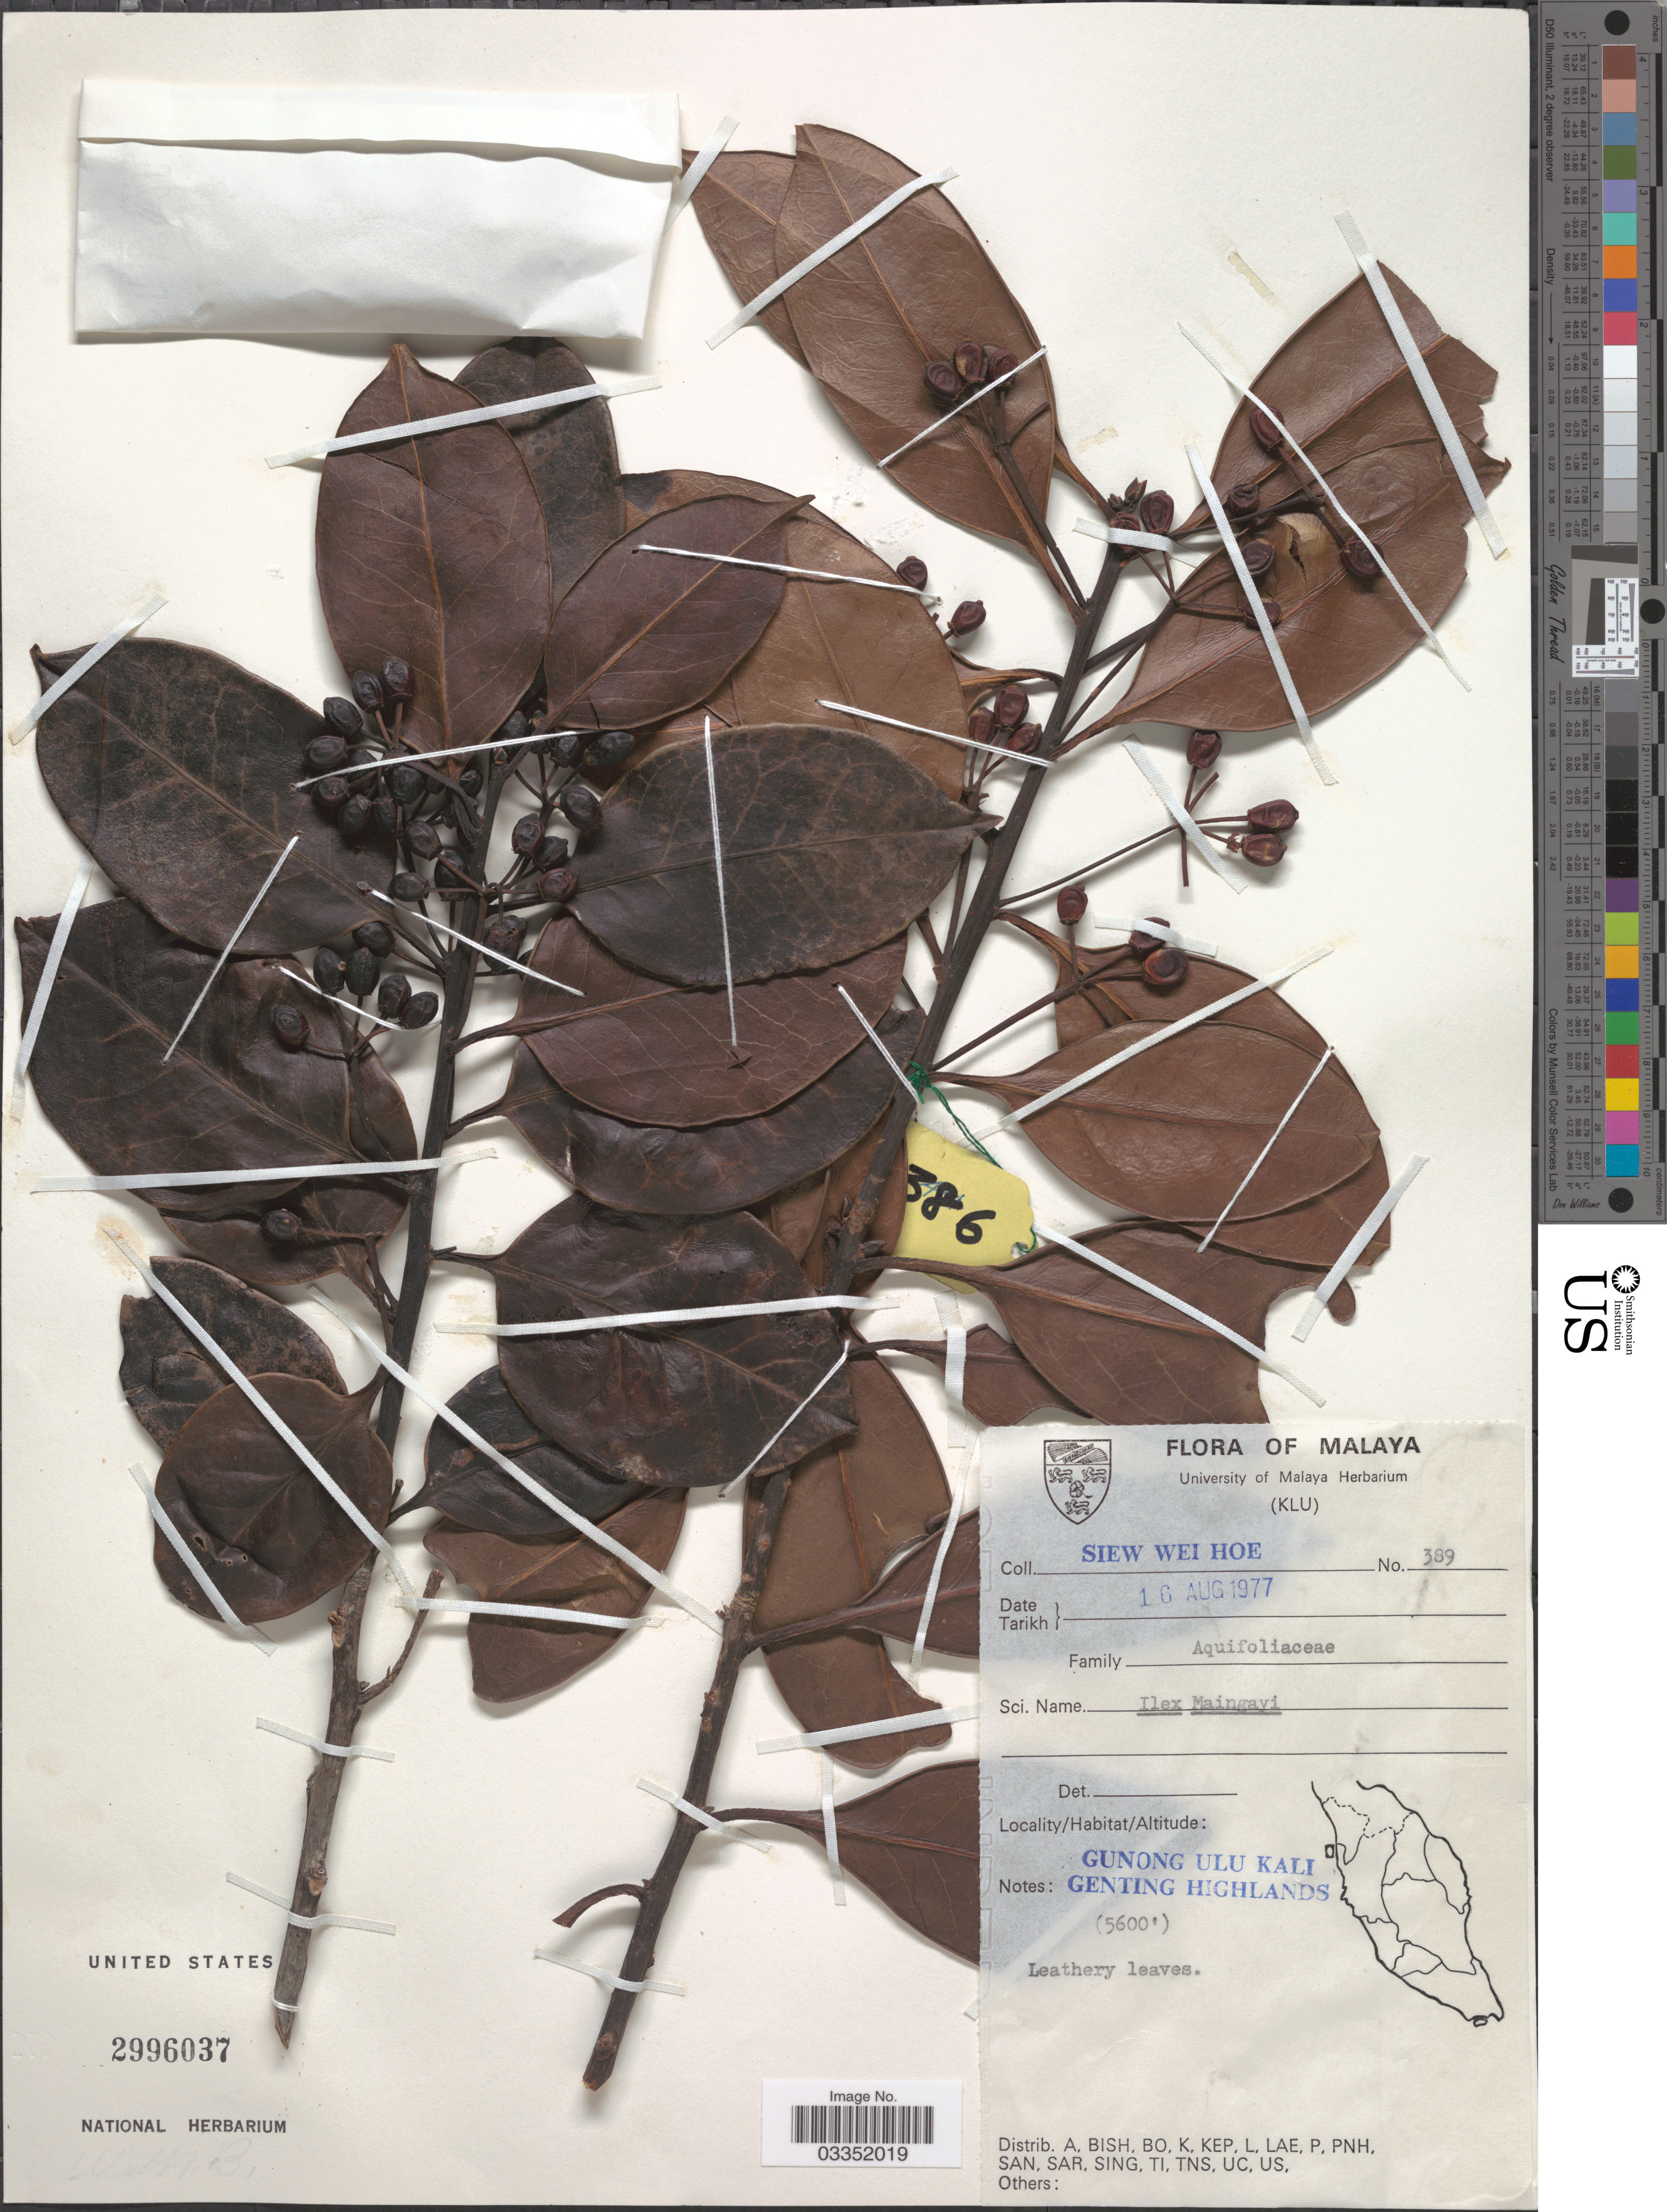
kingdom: Plantae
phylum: Tracheophyta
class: Magnoliopsida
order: Aquifoliales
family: Aquifoliaceae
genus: Ilex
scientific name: Ilex maingayi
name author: Hook. f.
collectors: S. Hoe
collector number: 389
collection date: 1977-08-16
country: Malaysia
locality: Malaya. Gunong Ulu Kai. Genting Highlands.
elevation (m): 1707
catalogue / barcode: US 2996037